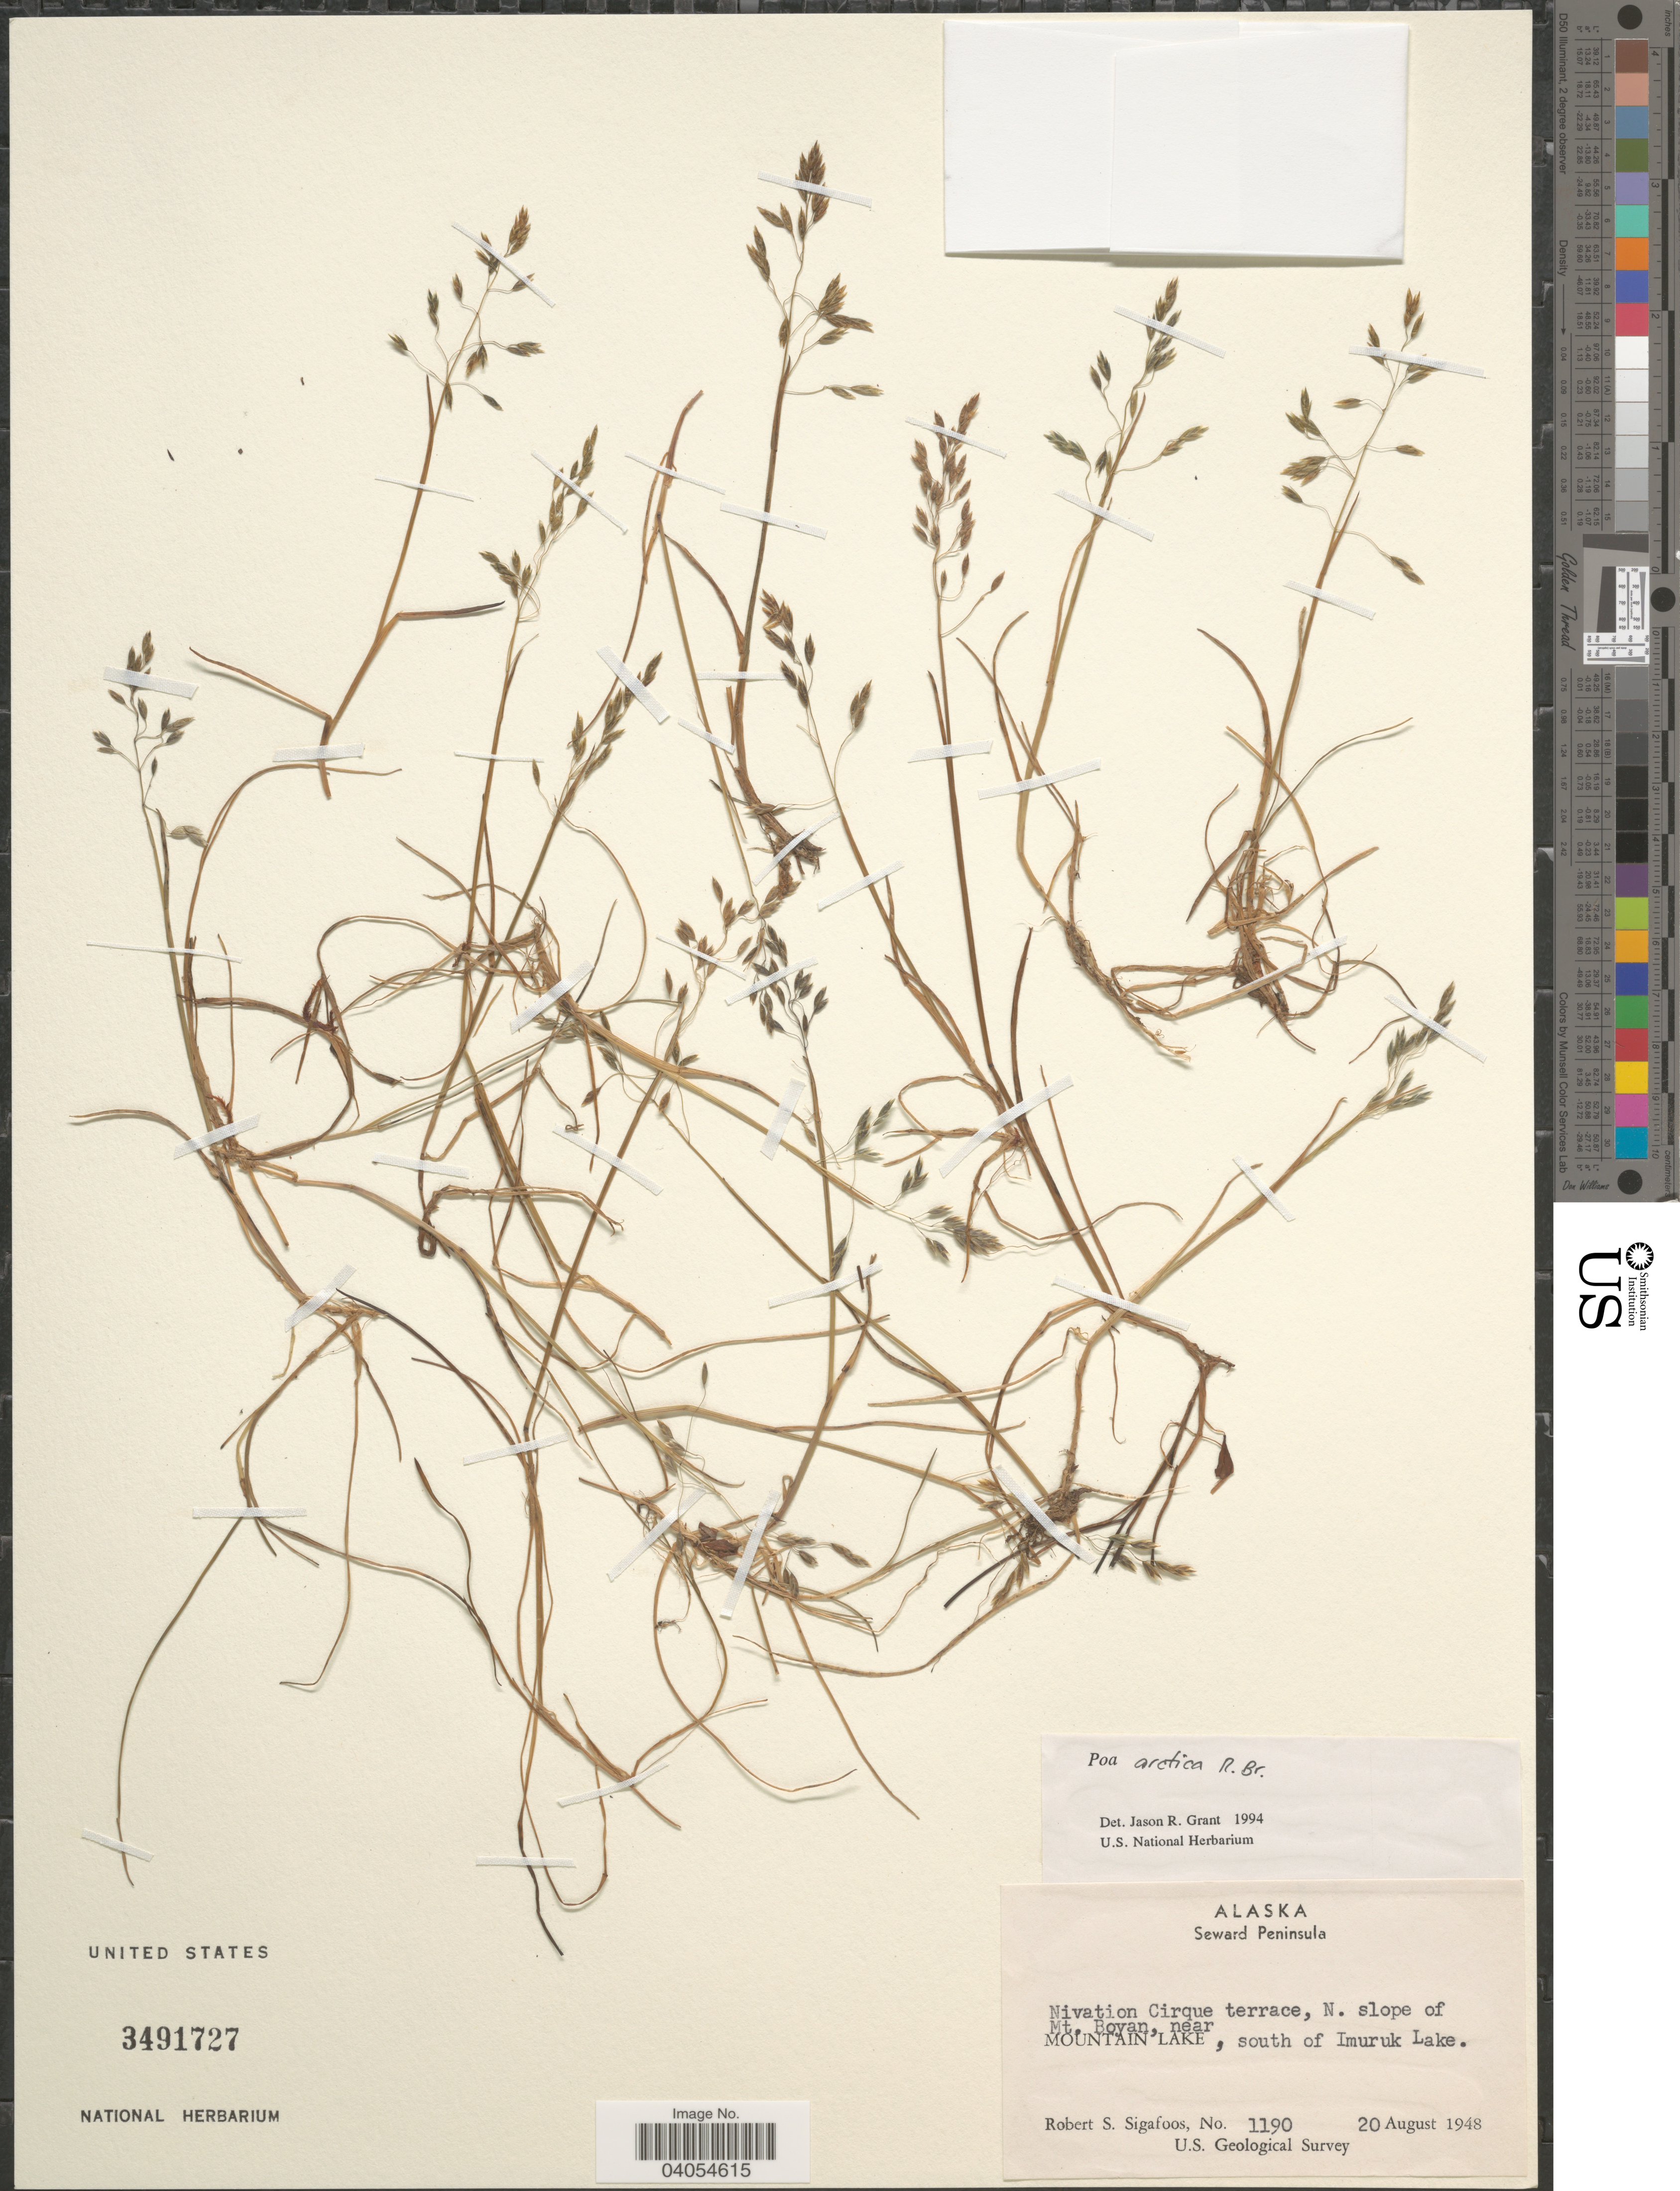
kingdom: Plantae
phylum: Tracheophyta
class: Liliopsida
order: Poales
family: Poaceae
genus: Poa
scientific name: Poa arctica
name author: R. Br.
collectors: R. Sigafoos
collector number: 1190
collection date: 1948-08-20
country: United States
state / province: Alaska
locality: Seward Peninsula. Nivation Cirque terrace, N. slope of Mt. Boyan, near Mountain Lake, south of Imuruk Lake.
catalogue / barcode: US 3491727